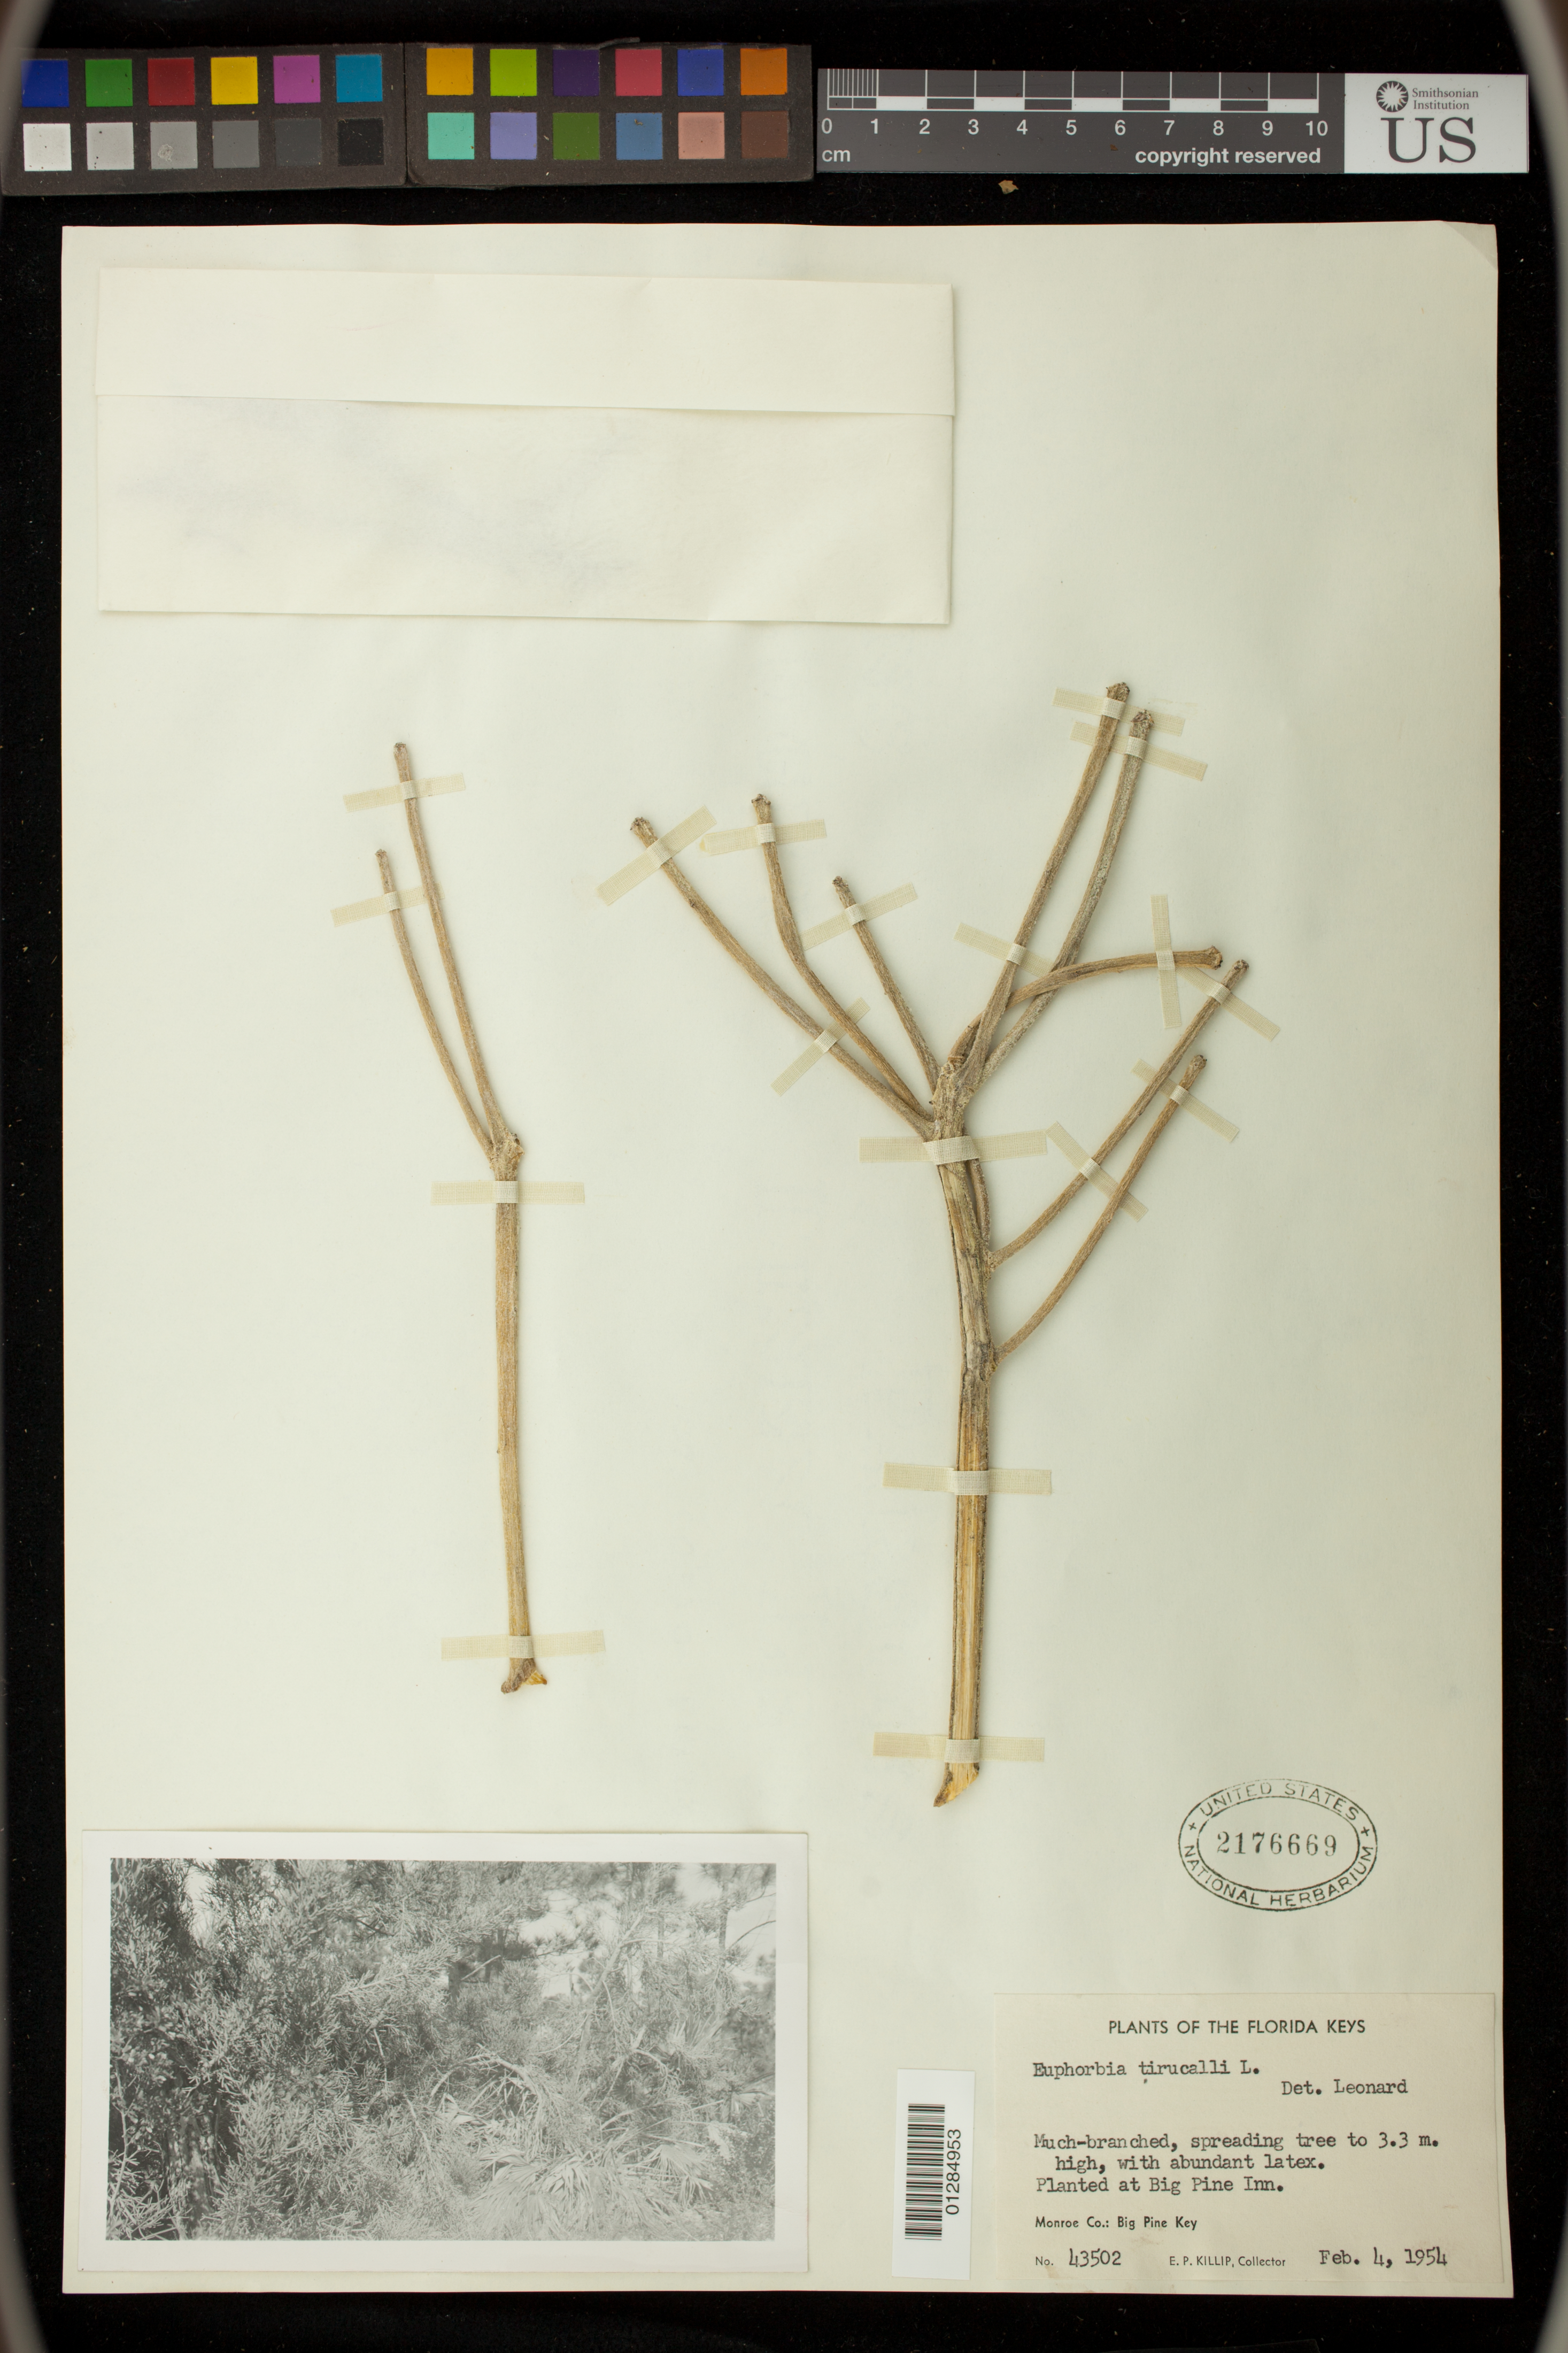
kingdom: Plantae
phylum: Tracheophyta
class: Magnoliopsida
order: Malpighiales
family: Euphorbiaceae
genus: Euphorbia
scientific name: Euphorbia tirucalli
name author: L.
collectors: E. P. Killip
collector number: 43502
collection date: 1954-02-04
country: United States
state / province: Florida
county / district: Monroe County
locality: Planted at Big Pine Inn.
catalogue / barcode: US 2176669